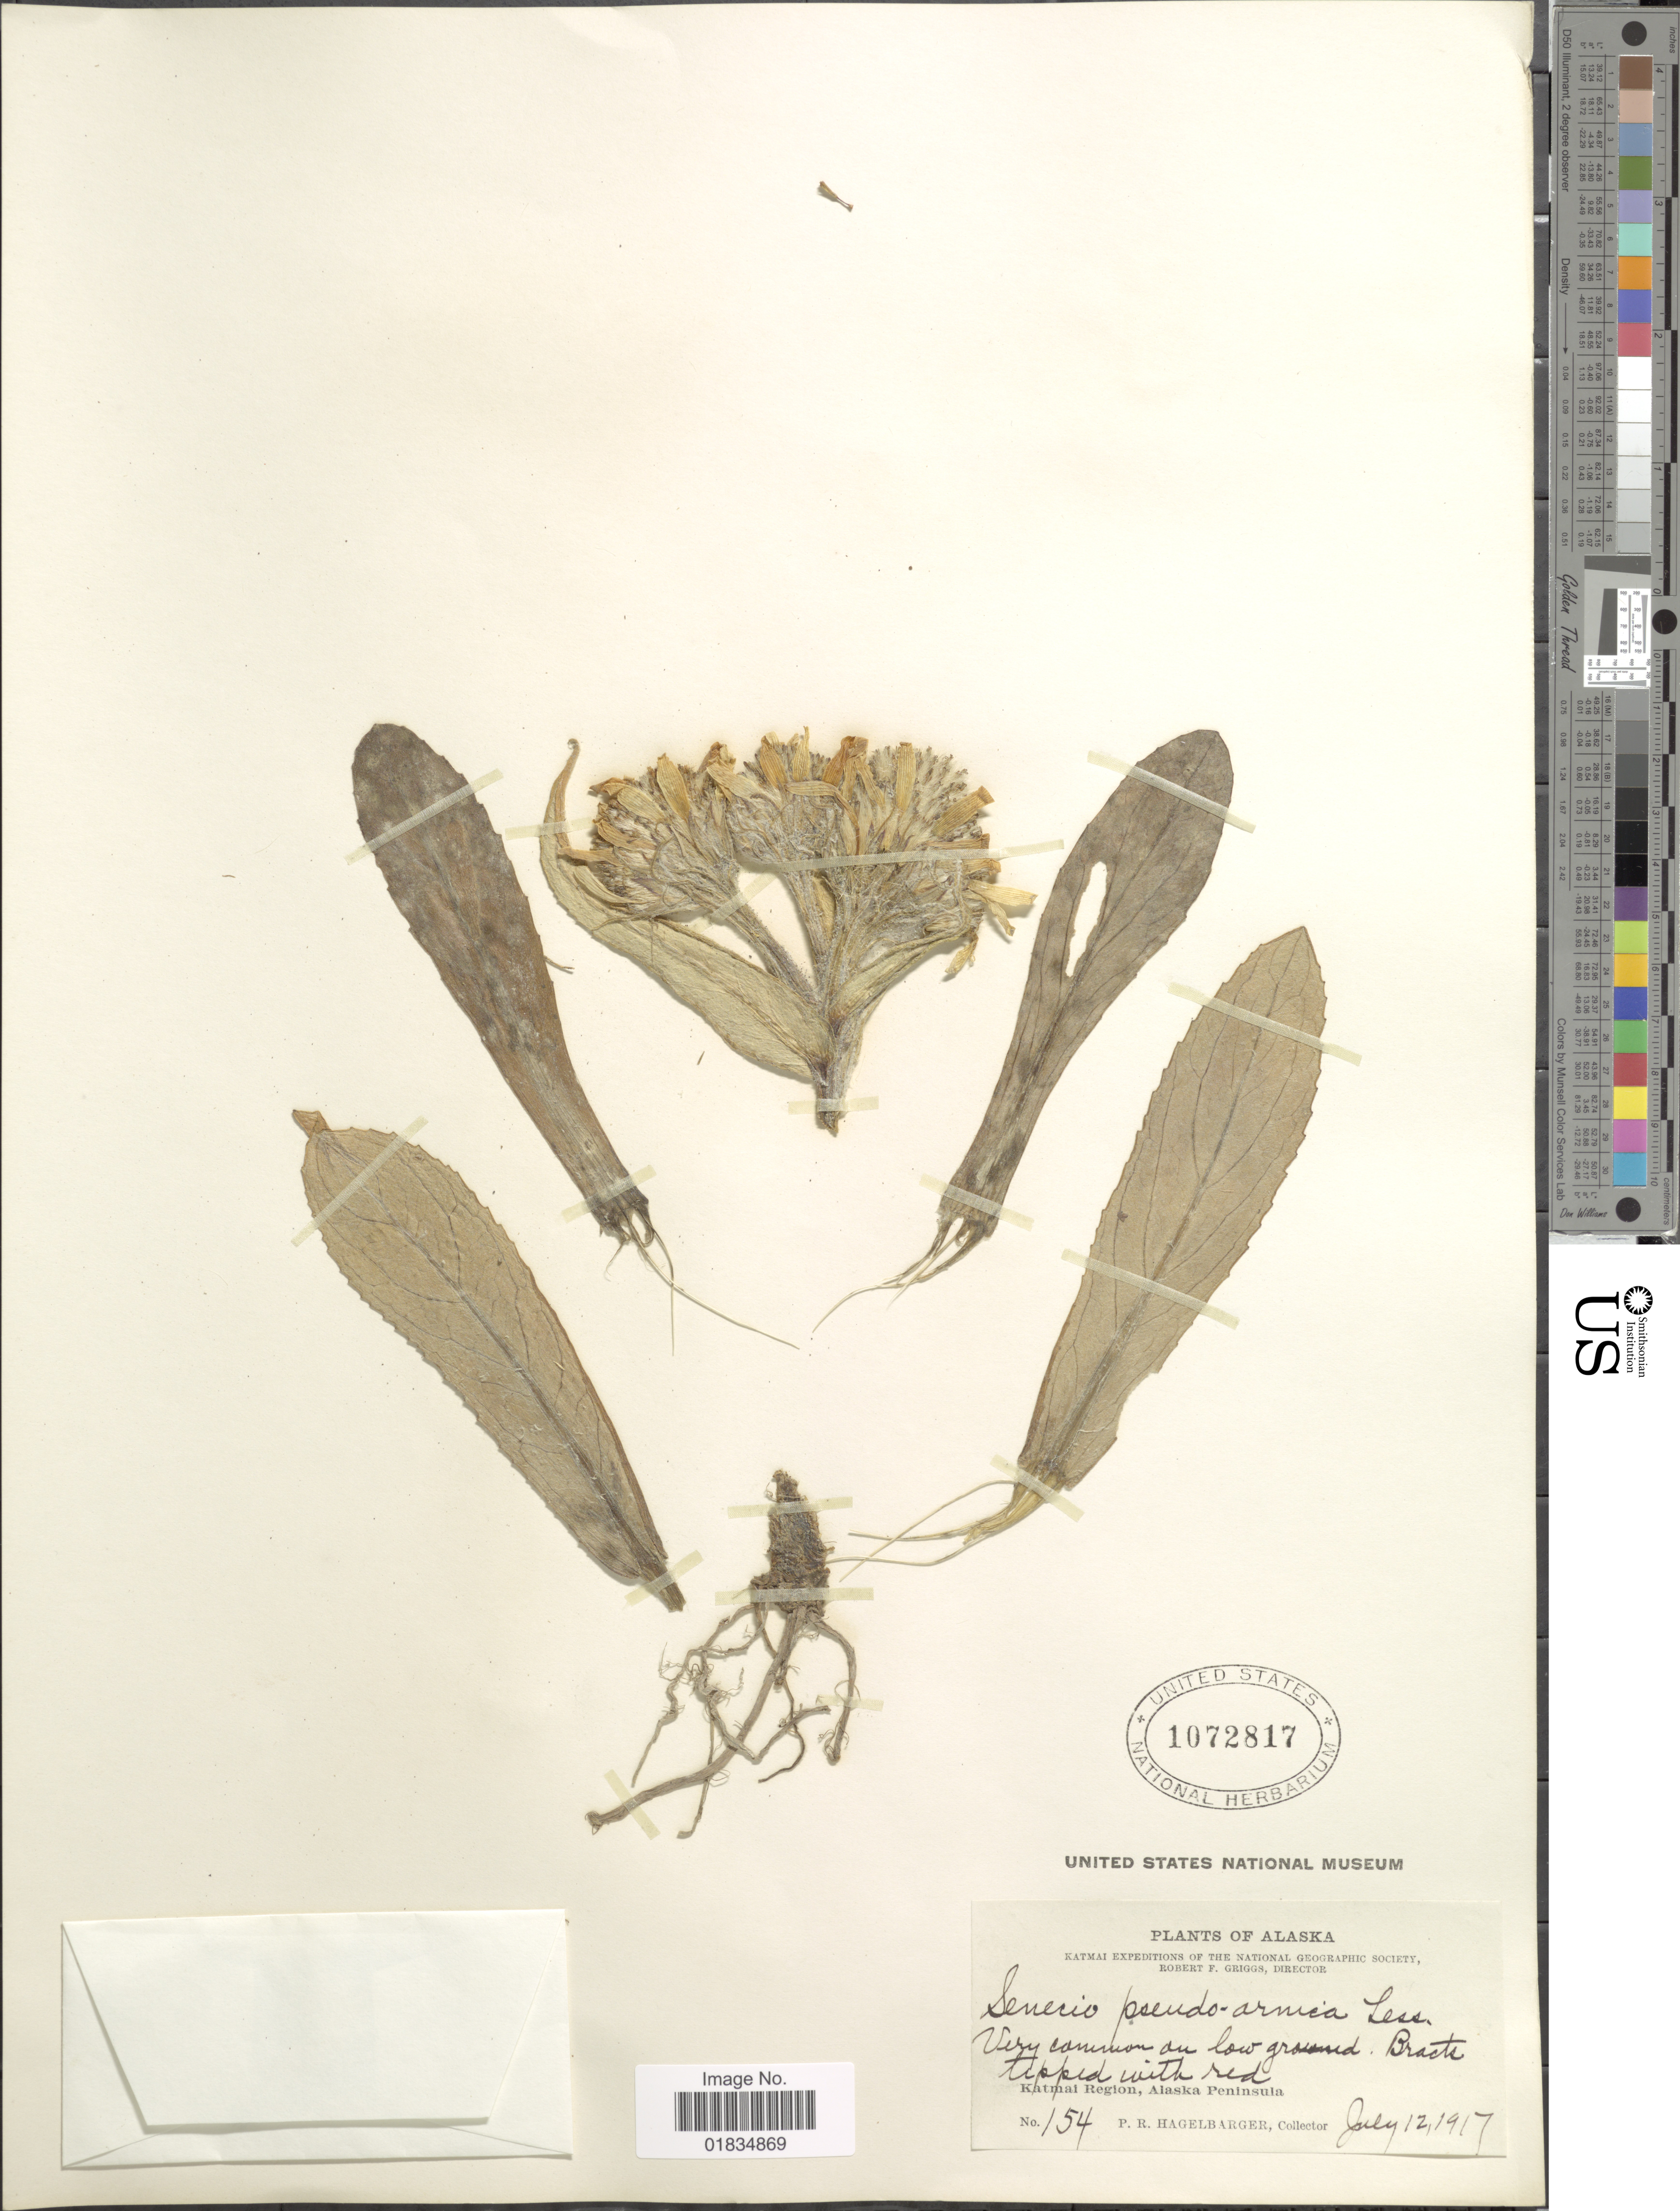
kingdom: Plantae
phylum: Tracheophyta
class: Magnoliopsida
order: Asterales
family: Asteraceae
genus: Senecio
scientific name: Senecio pseudo-elegans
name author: Less.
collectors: P. Hagelbarger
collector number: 154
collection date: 1917-07-12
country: United States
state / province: Alaska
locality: Katmal Region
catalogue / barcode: US 1072817